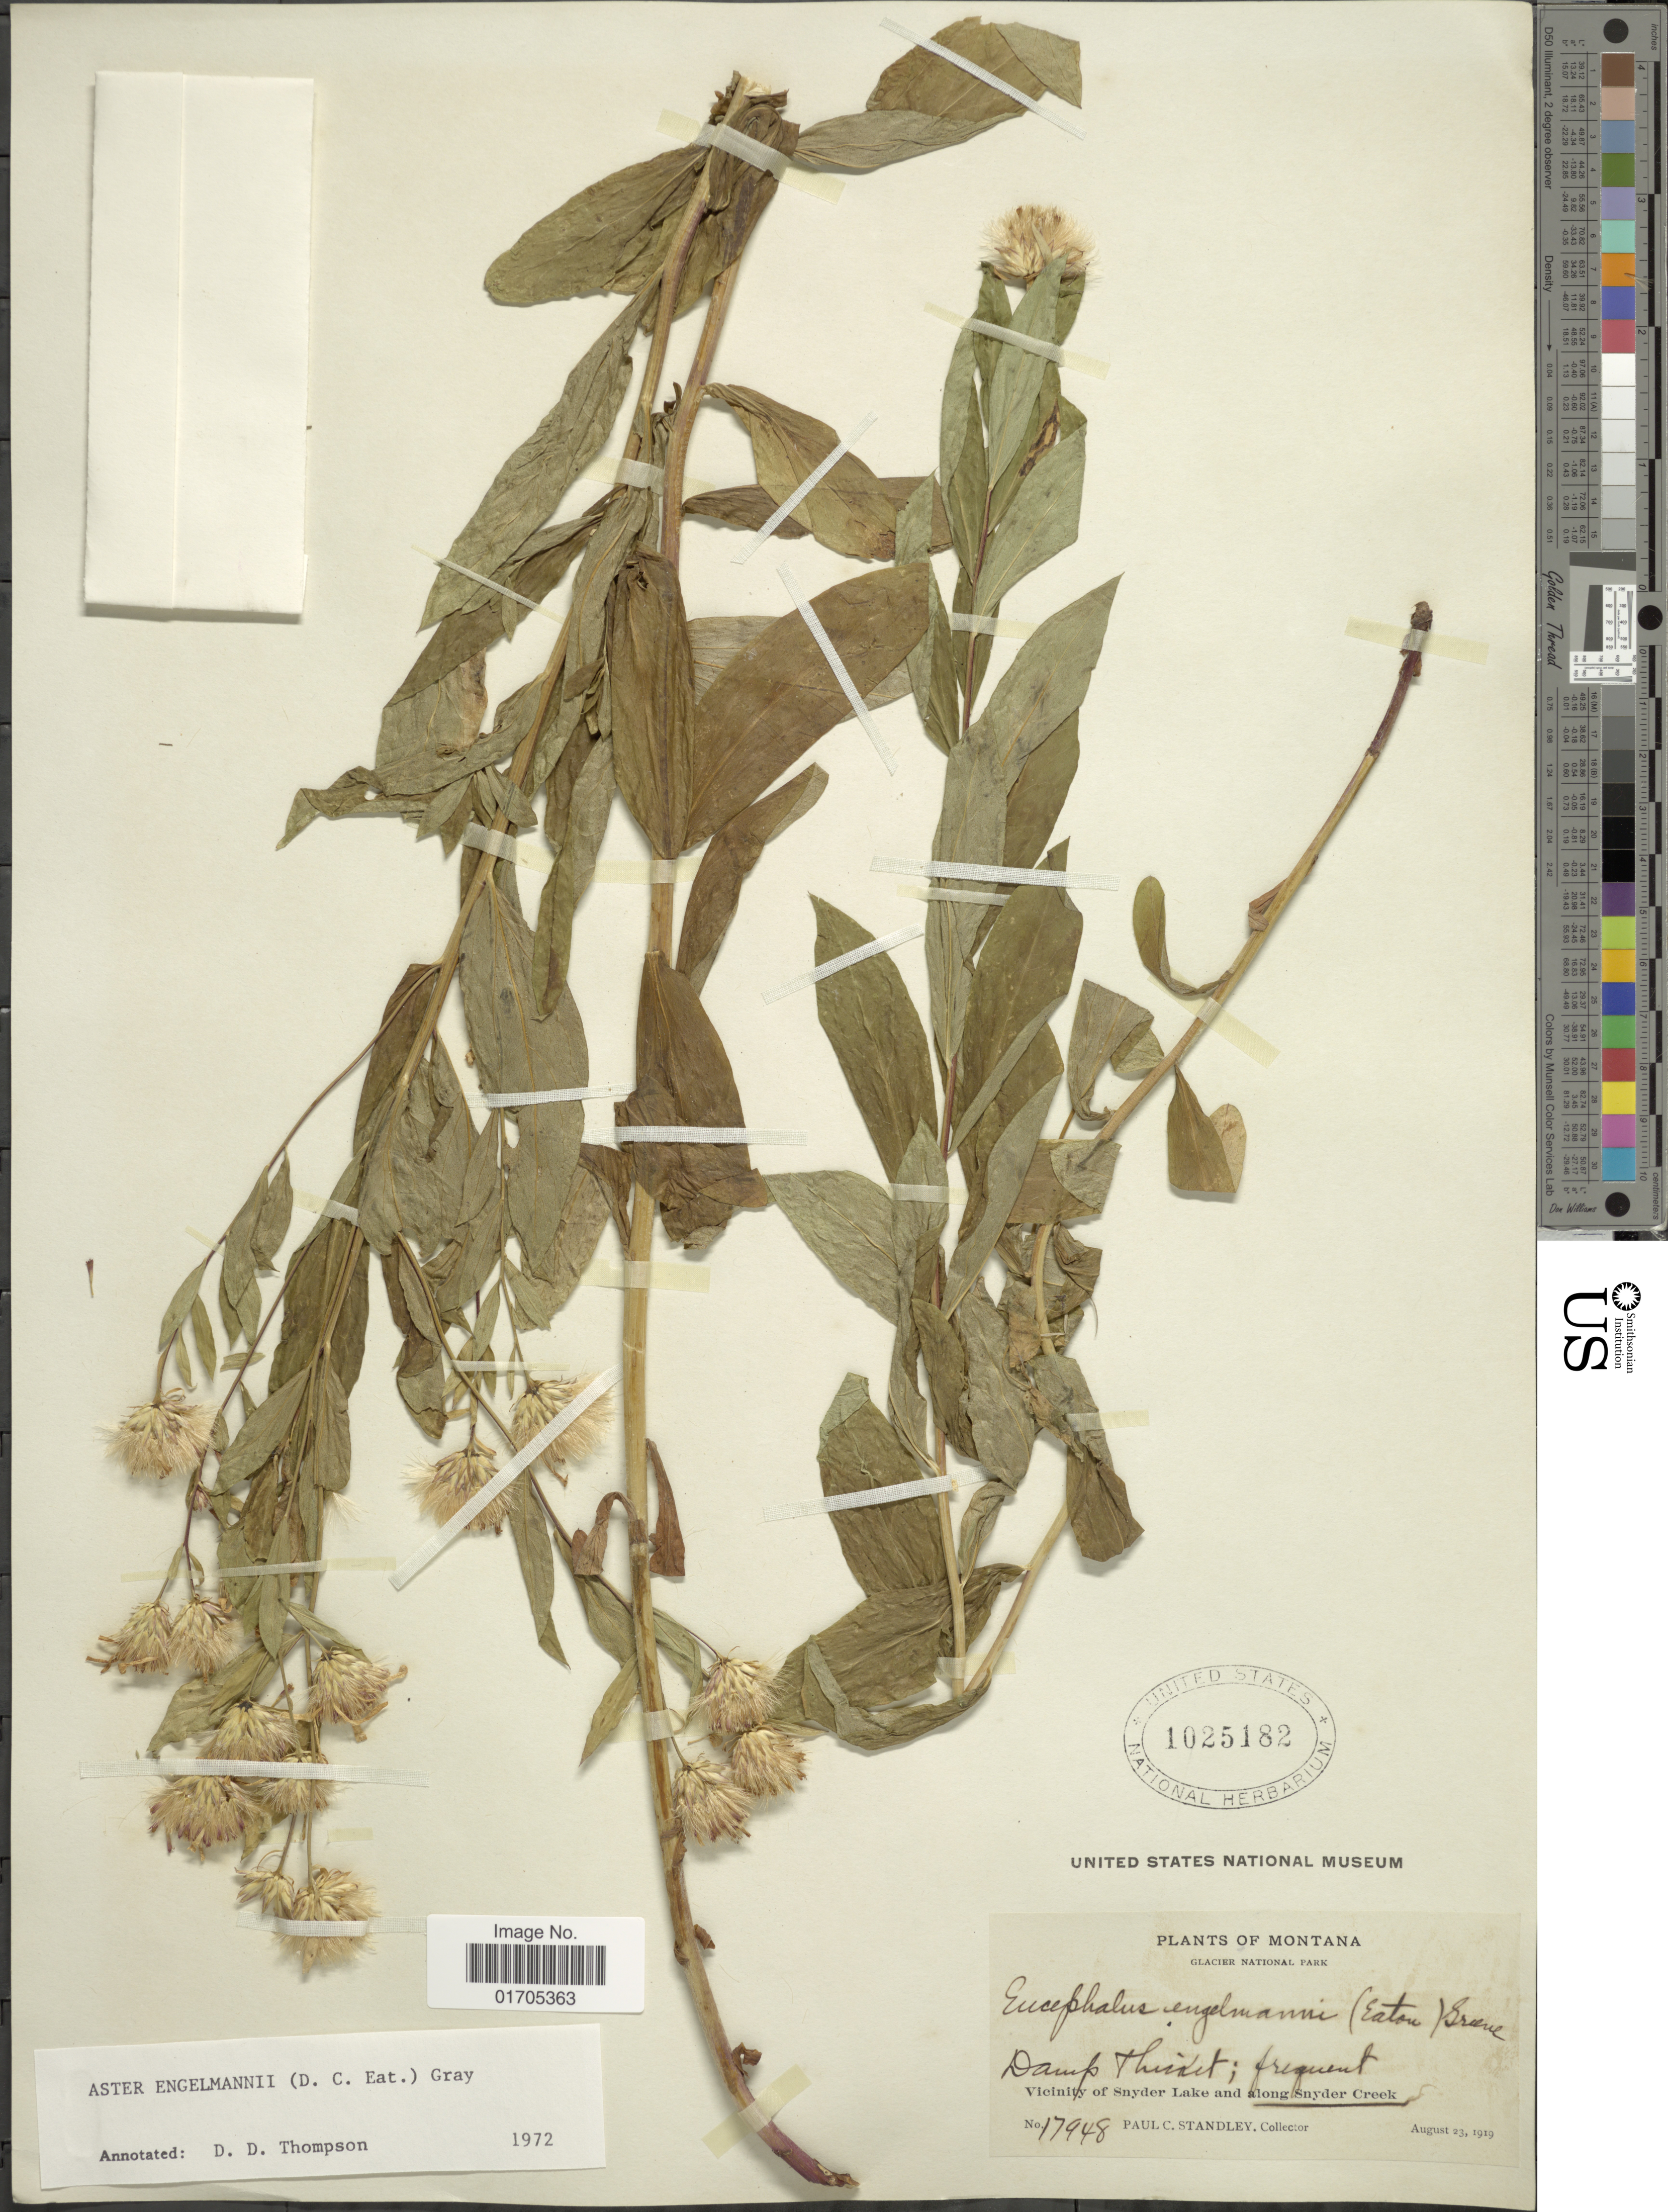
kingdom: Plantae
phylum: Tracheophyta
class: Magnoliopsida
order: Asterales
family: Asteraceae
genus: Eucephalus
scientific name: Eucephalus engelmannii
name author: (D.C. Eaton) Greene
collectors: P. C. Standley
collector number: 17948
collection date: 1919-08-23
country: United States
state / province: Montana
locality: Montana. Glacier National Park. Vicinity of Snyder Lake and along Snyder Creek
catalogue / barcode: US 1025182